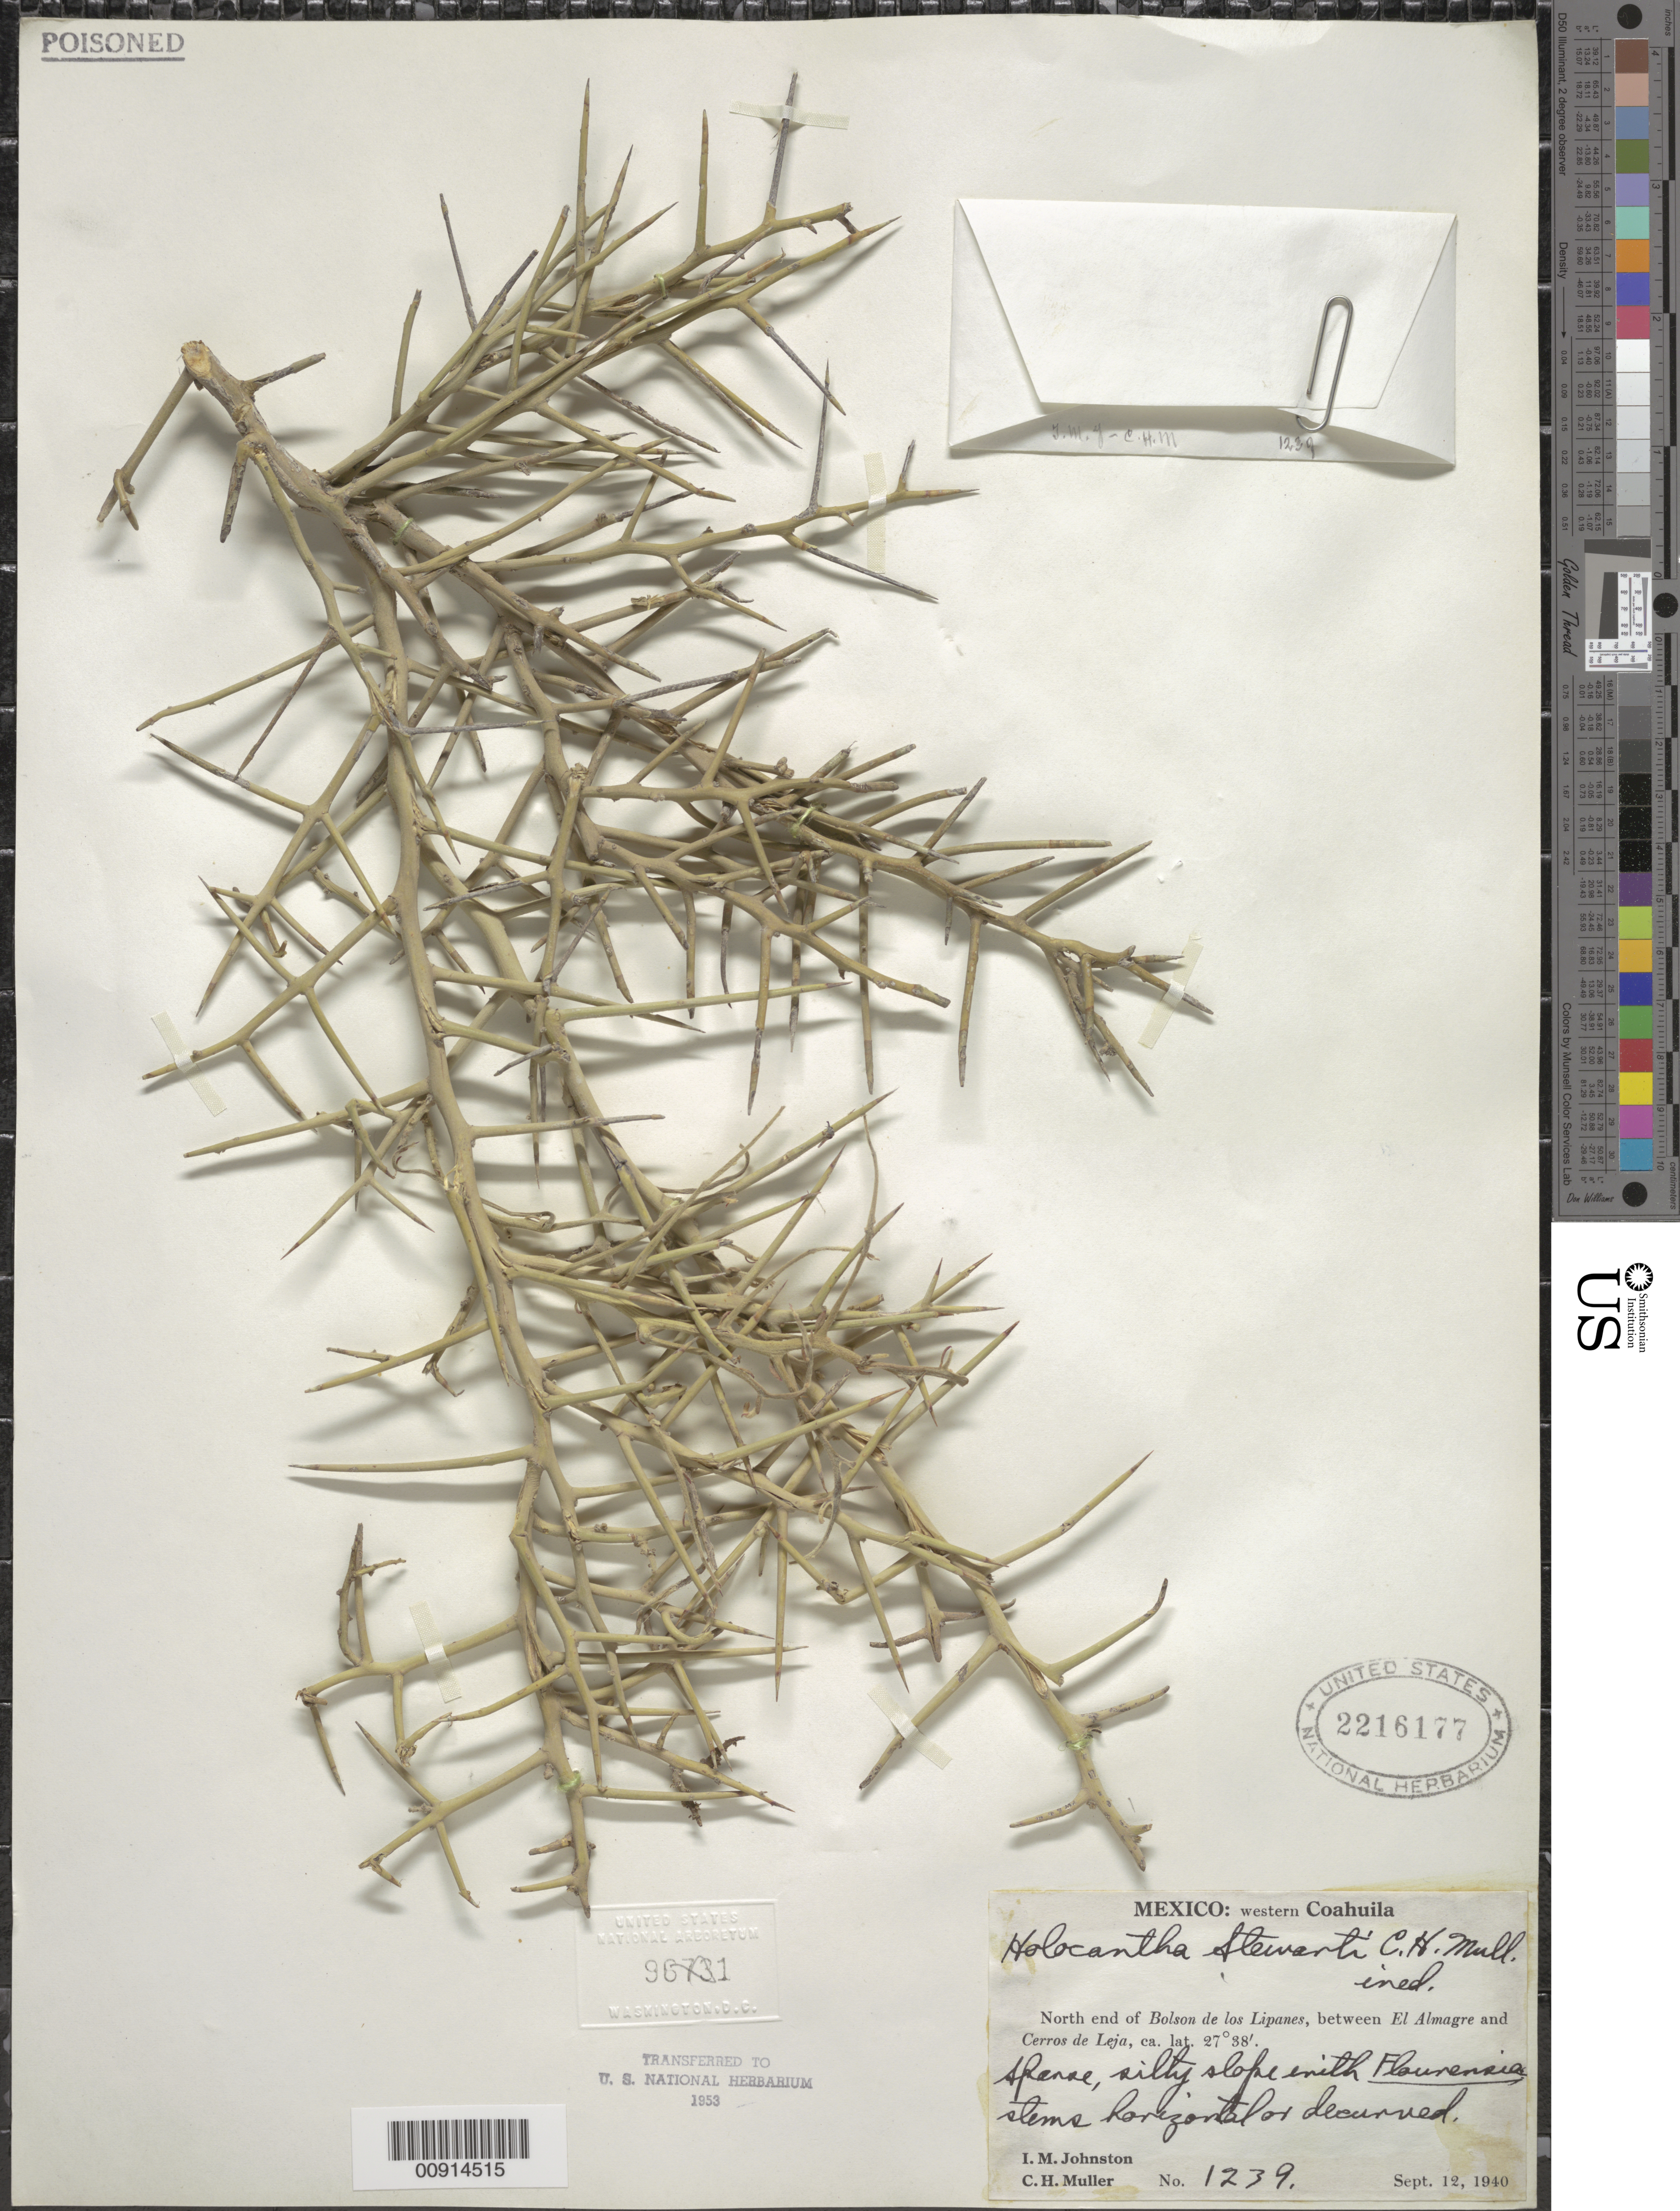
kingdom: Plantae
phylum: Tracheophyta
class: Magnoliopsida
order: Sapindales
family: Simaroubaceae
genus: Castela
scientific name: Castela stewartii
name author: (C.H. Müll.) Moran & Felger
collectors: I.M. Johnston & C. H. Muller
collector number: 1239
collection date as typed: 12 Sep 1940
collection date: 1940-09-12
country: Mexico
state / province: Coahuila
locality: North end of Bolson de los Lipanes, between El Almagre and Cerros de Leja. Western Coahuila.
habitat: Silty slope with Flourensia.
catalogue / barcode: US 2216177